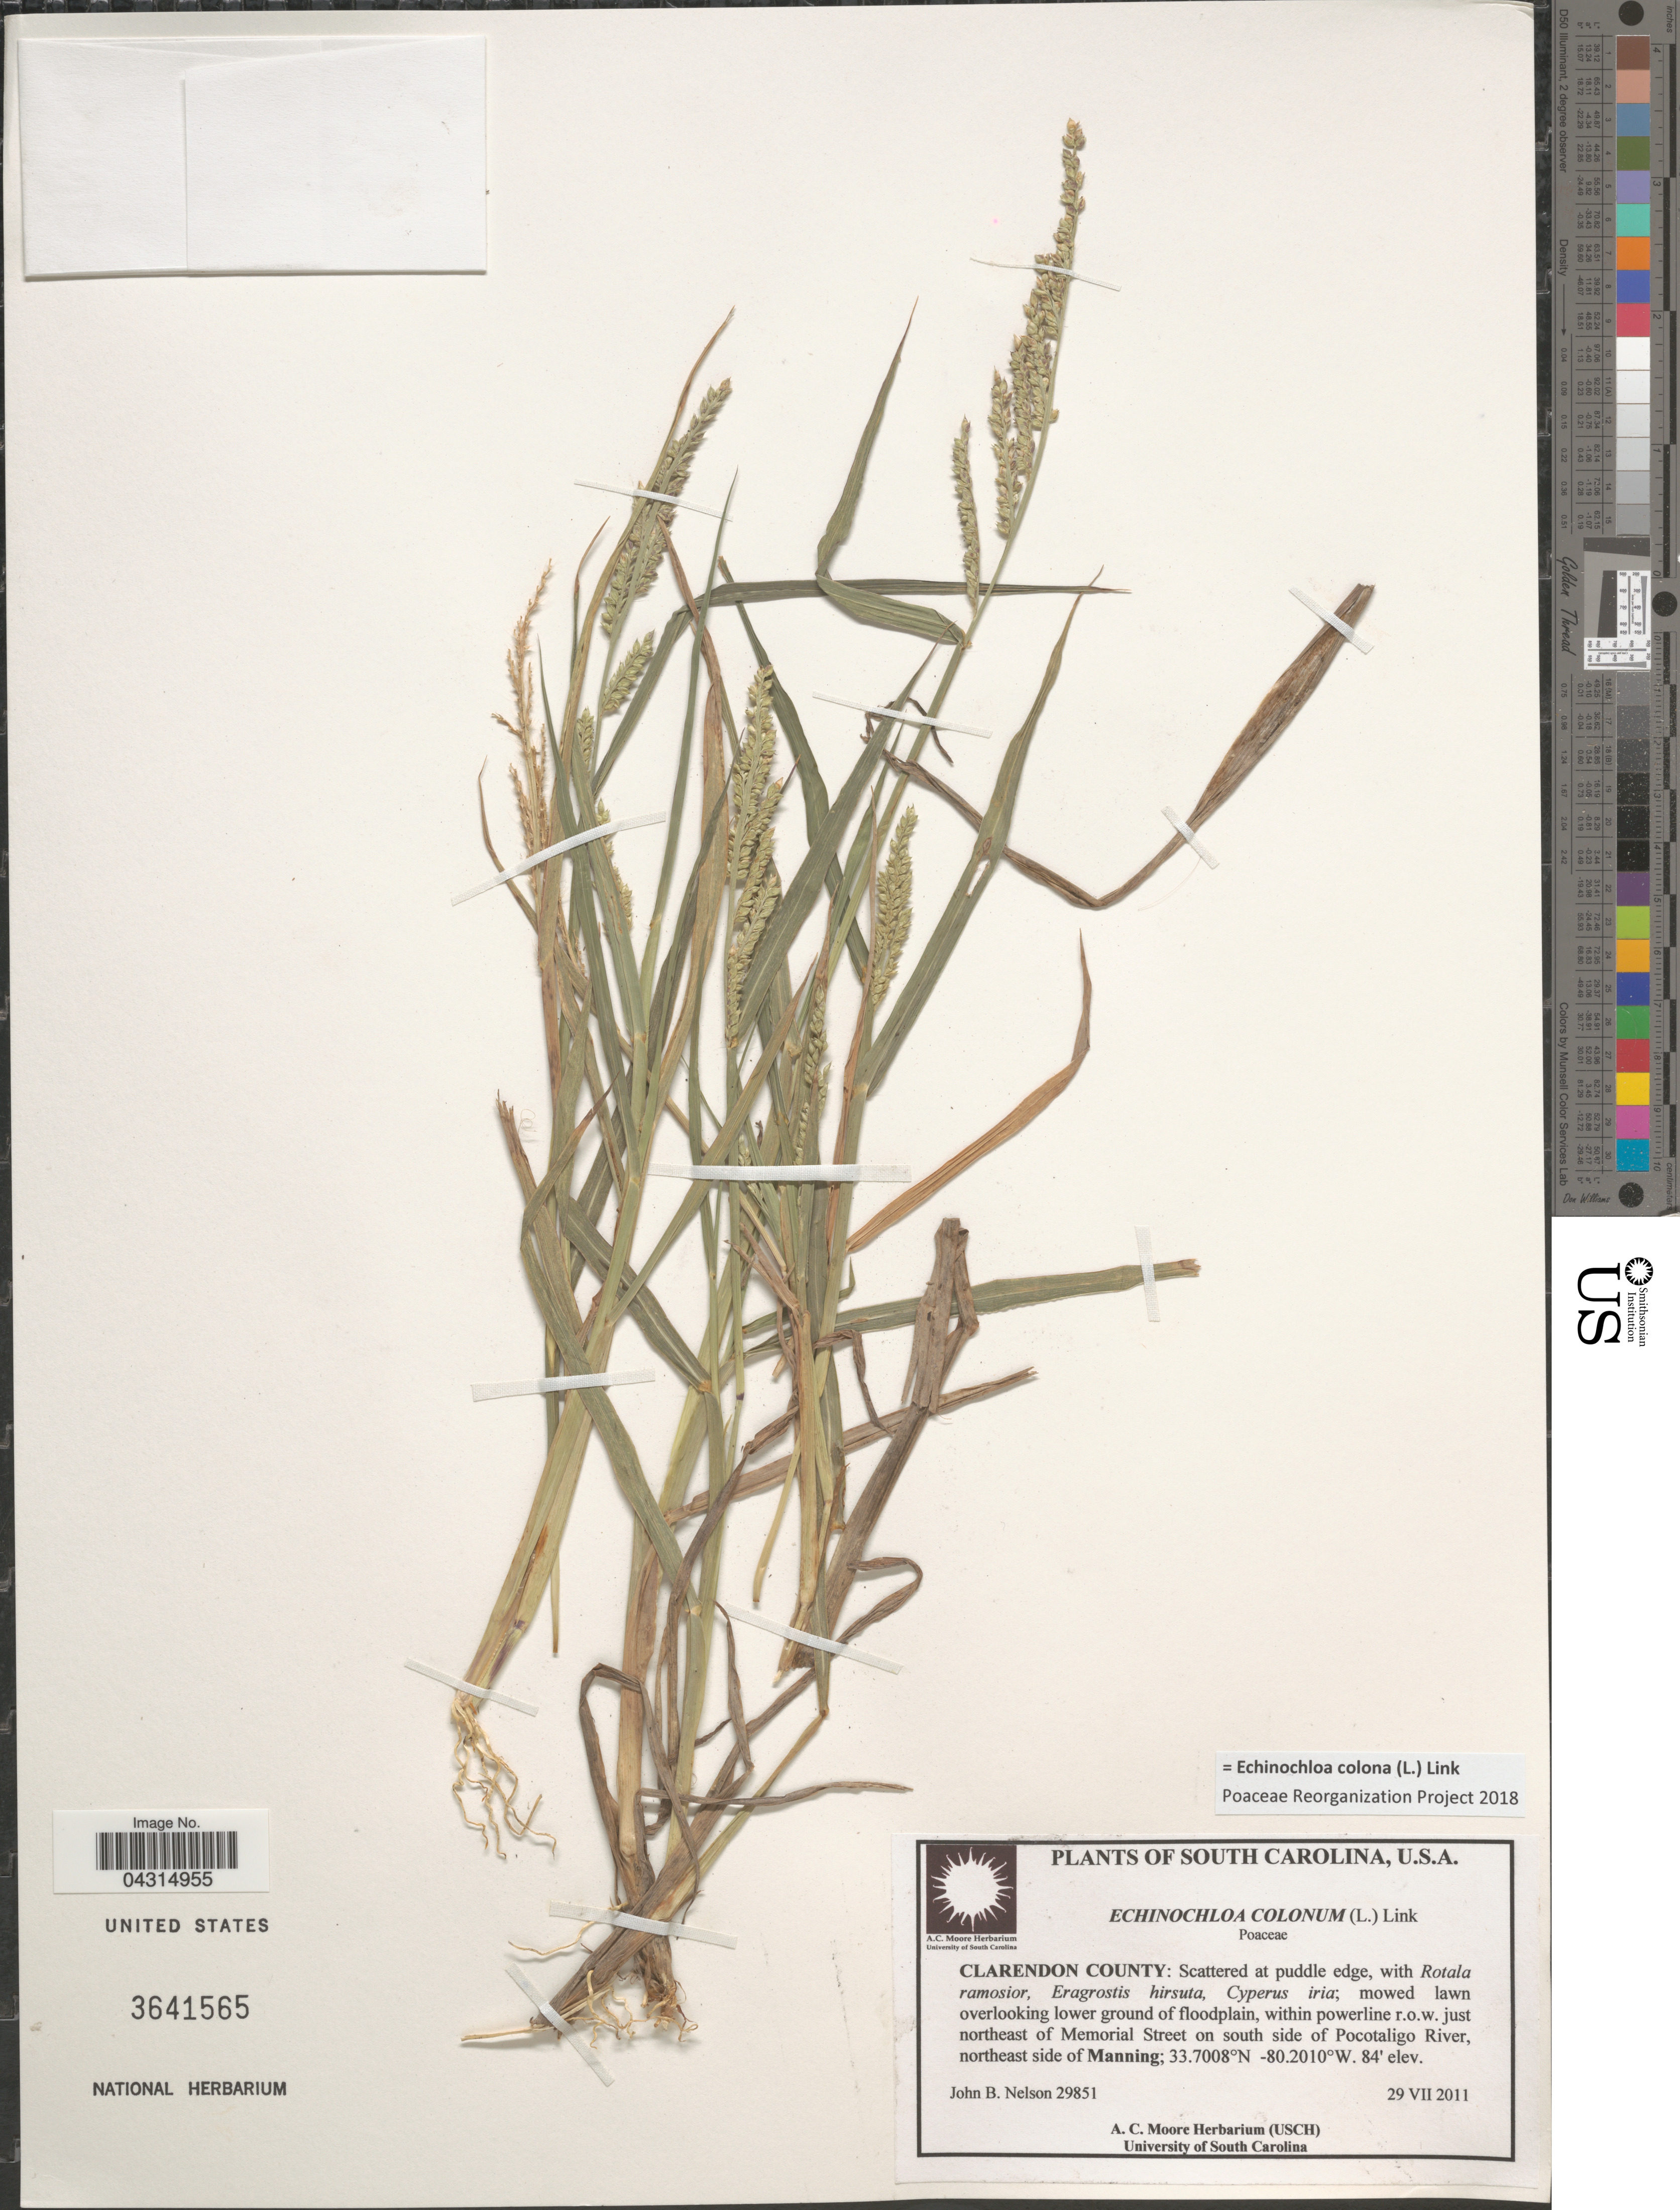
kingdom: Plantae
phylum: Tracheophyta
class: Liliopsida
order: Poales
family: Poaceae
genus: Echinochloa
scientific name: Echinochloa colona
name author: (L.) Link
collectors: J. B. Nelson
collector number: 29851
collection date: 2011-07-29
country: United States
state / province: South Carolina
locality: Clarendon County: mowed lawn overlooking lower ground of floodplain, within powerline r.o.w. just northeast of Memorial Street on south side of Pocotaligo River, northeast side of Manning.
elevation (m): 26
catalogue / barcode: US 3641565